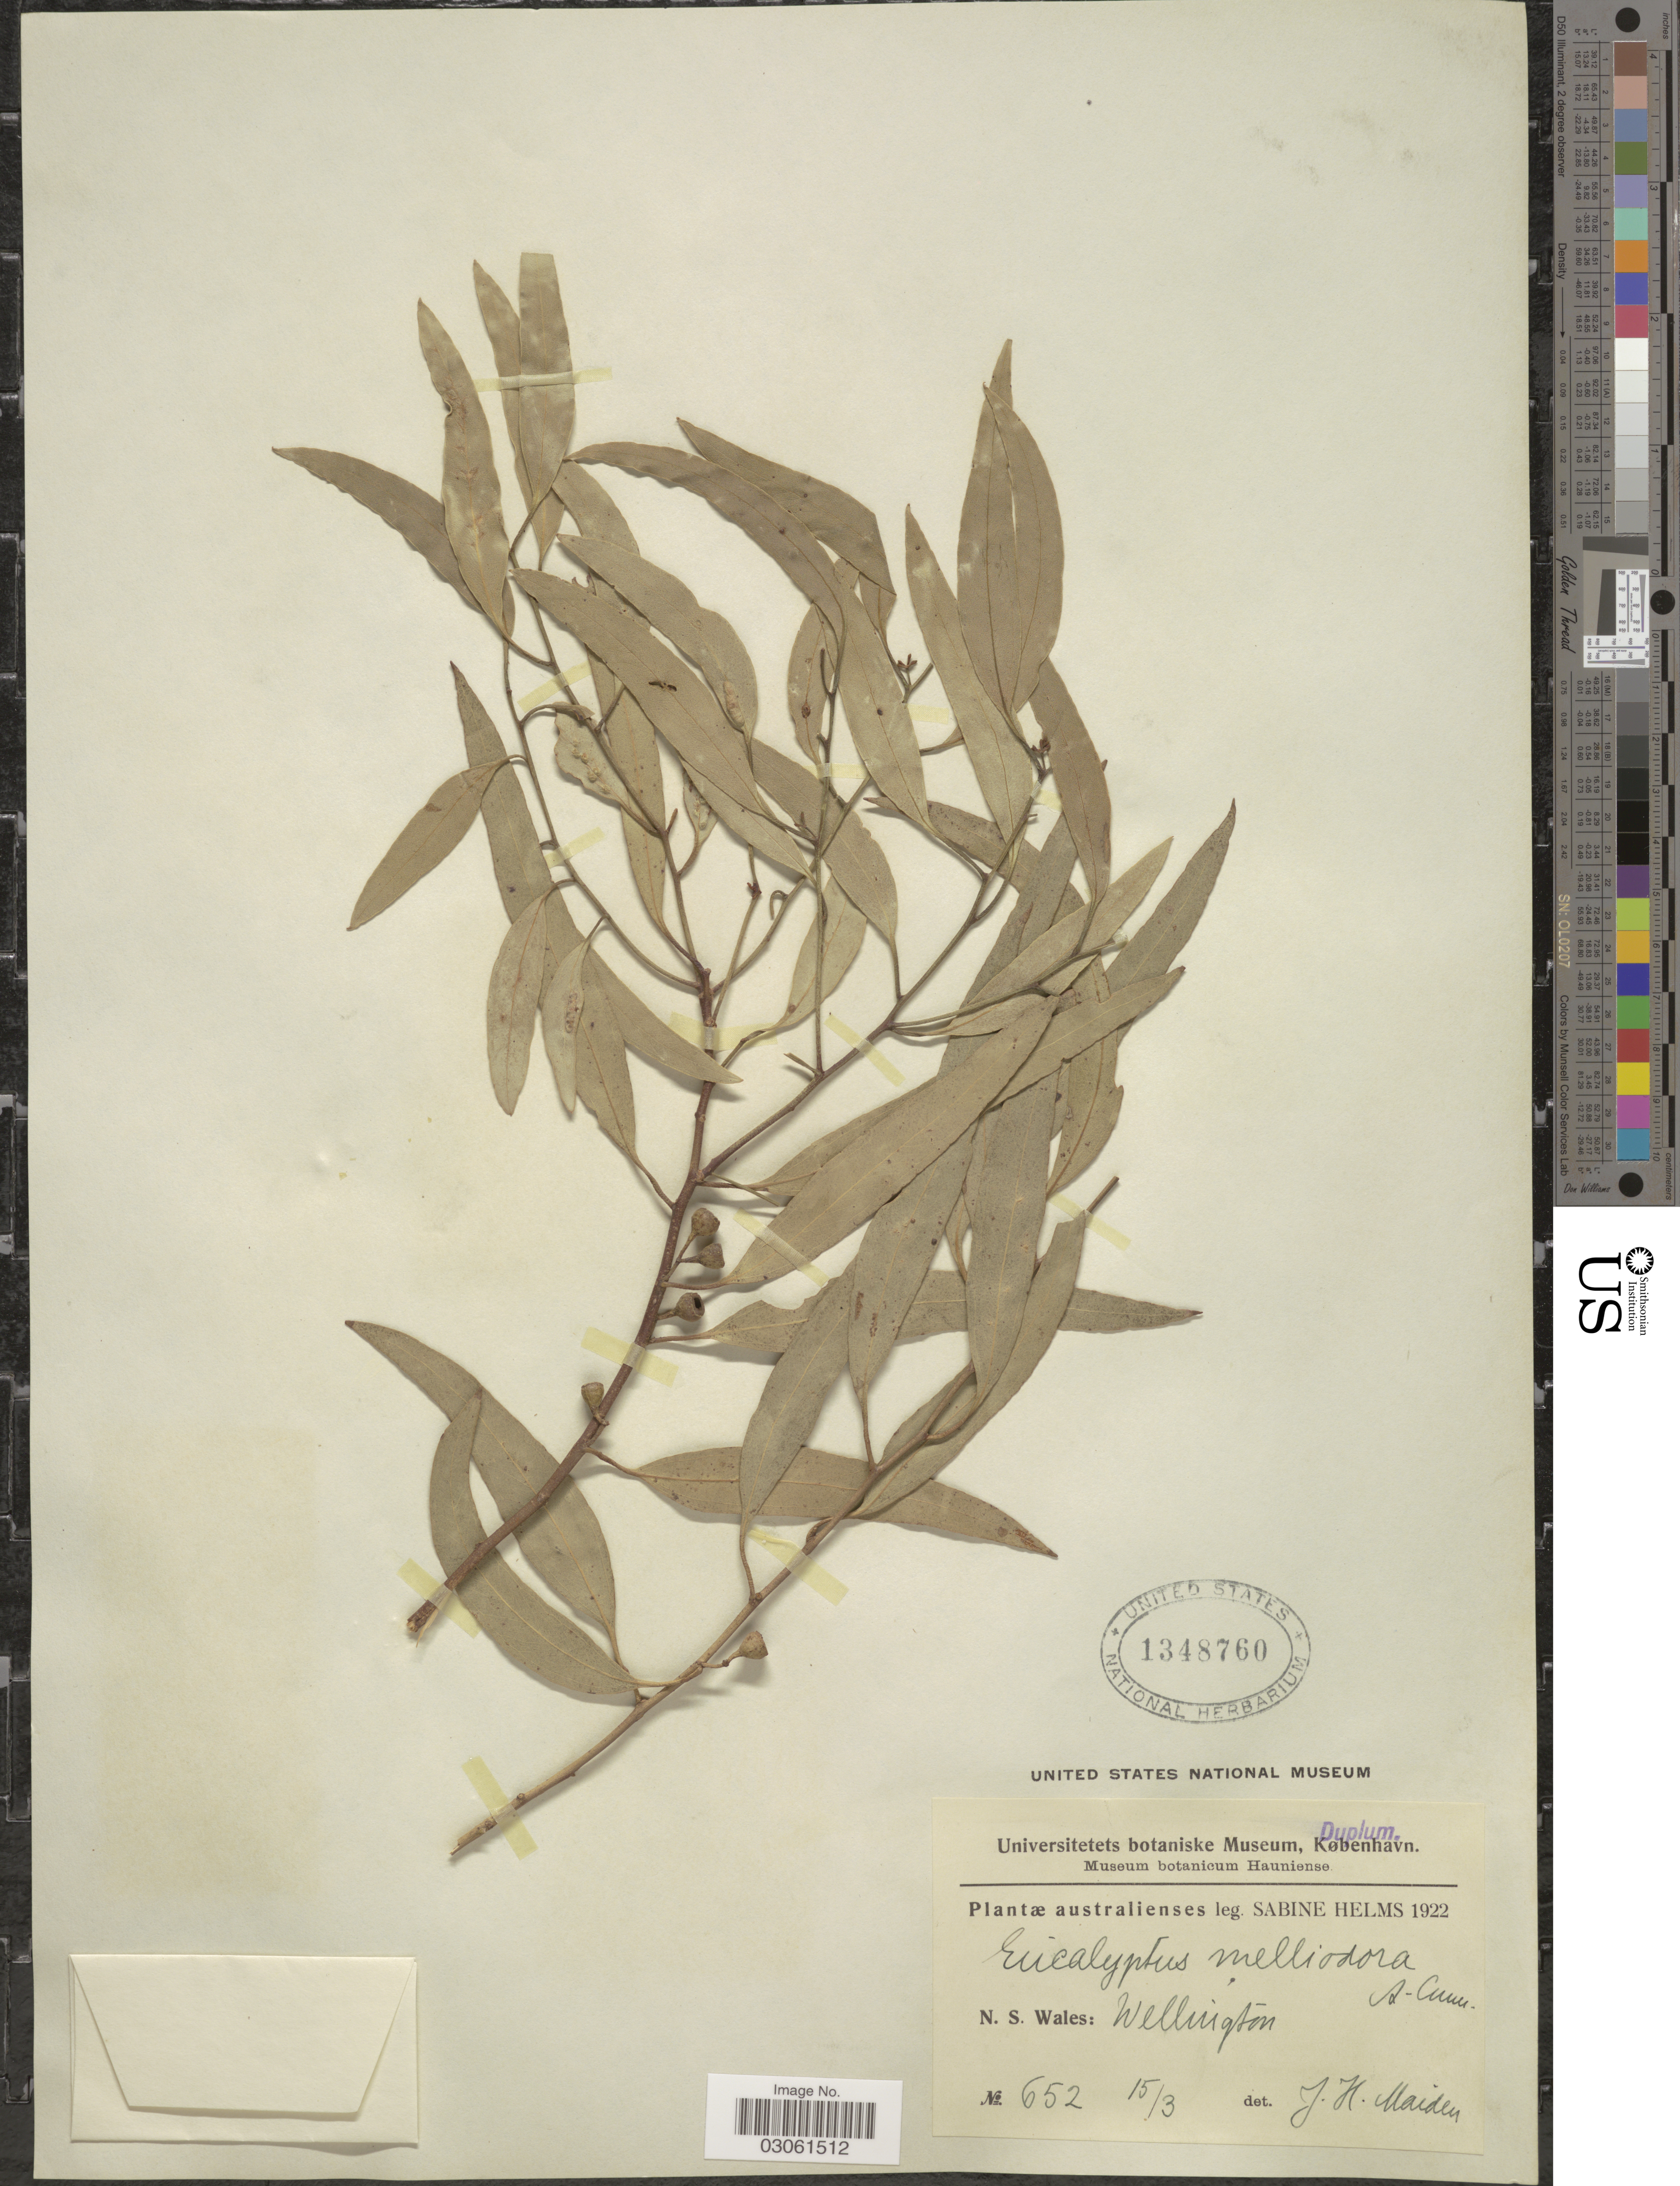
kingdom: Plantae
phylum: Tracheophyta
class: Magnoliopsida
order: Myrtales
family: Myrtaceae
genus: Eucalyptus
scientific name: Eucalyptus melliodora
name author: A. Cunn. ex S. Schauer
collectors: S. Helms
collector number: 652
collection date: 1922-03-15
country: Australia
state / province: New South Wales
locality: Australienses. N. S. Wales: Wellington.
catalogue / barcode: US 1348760